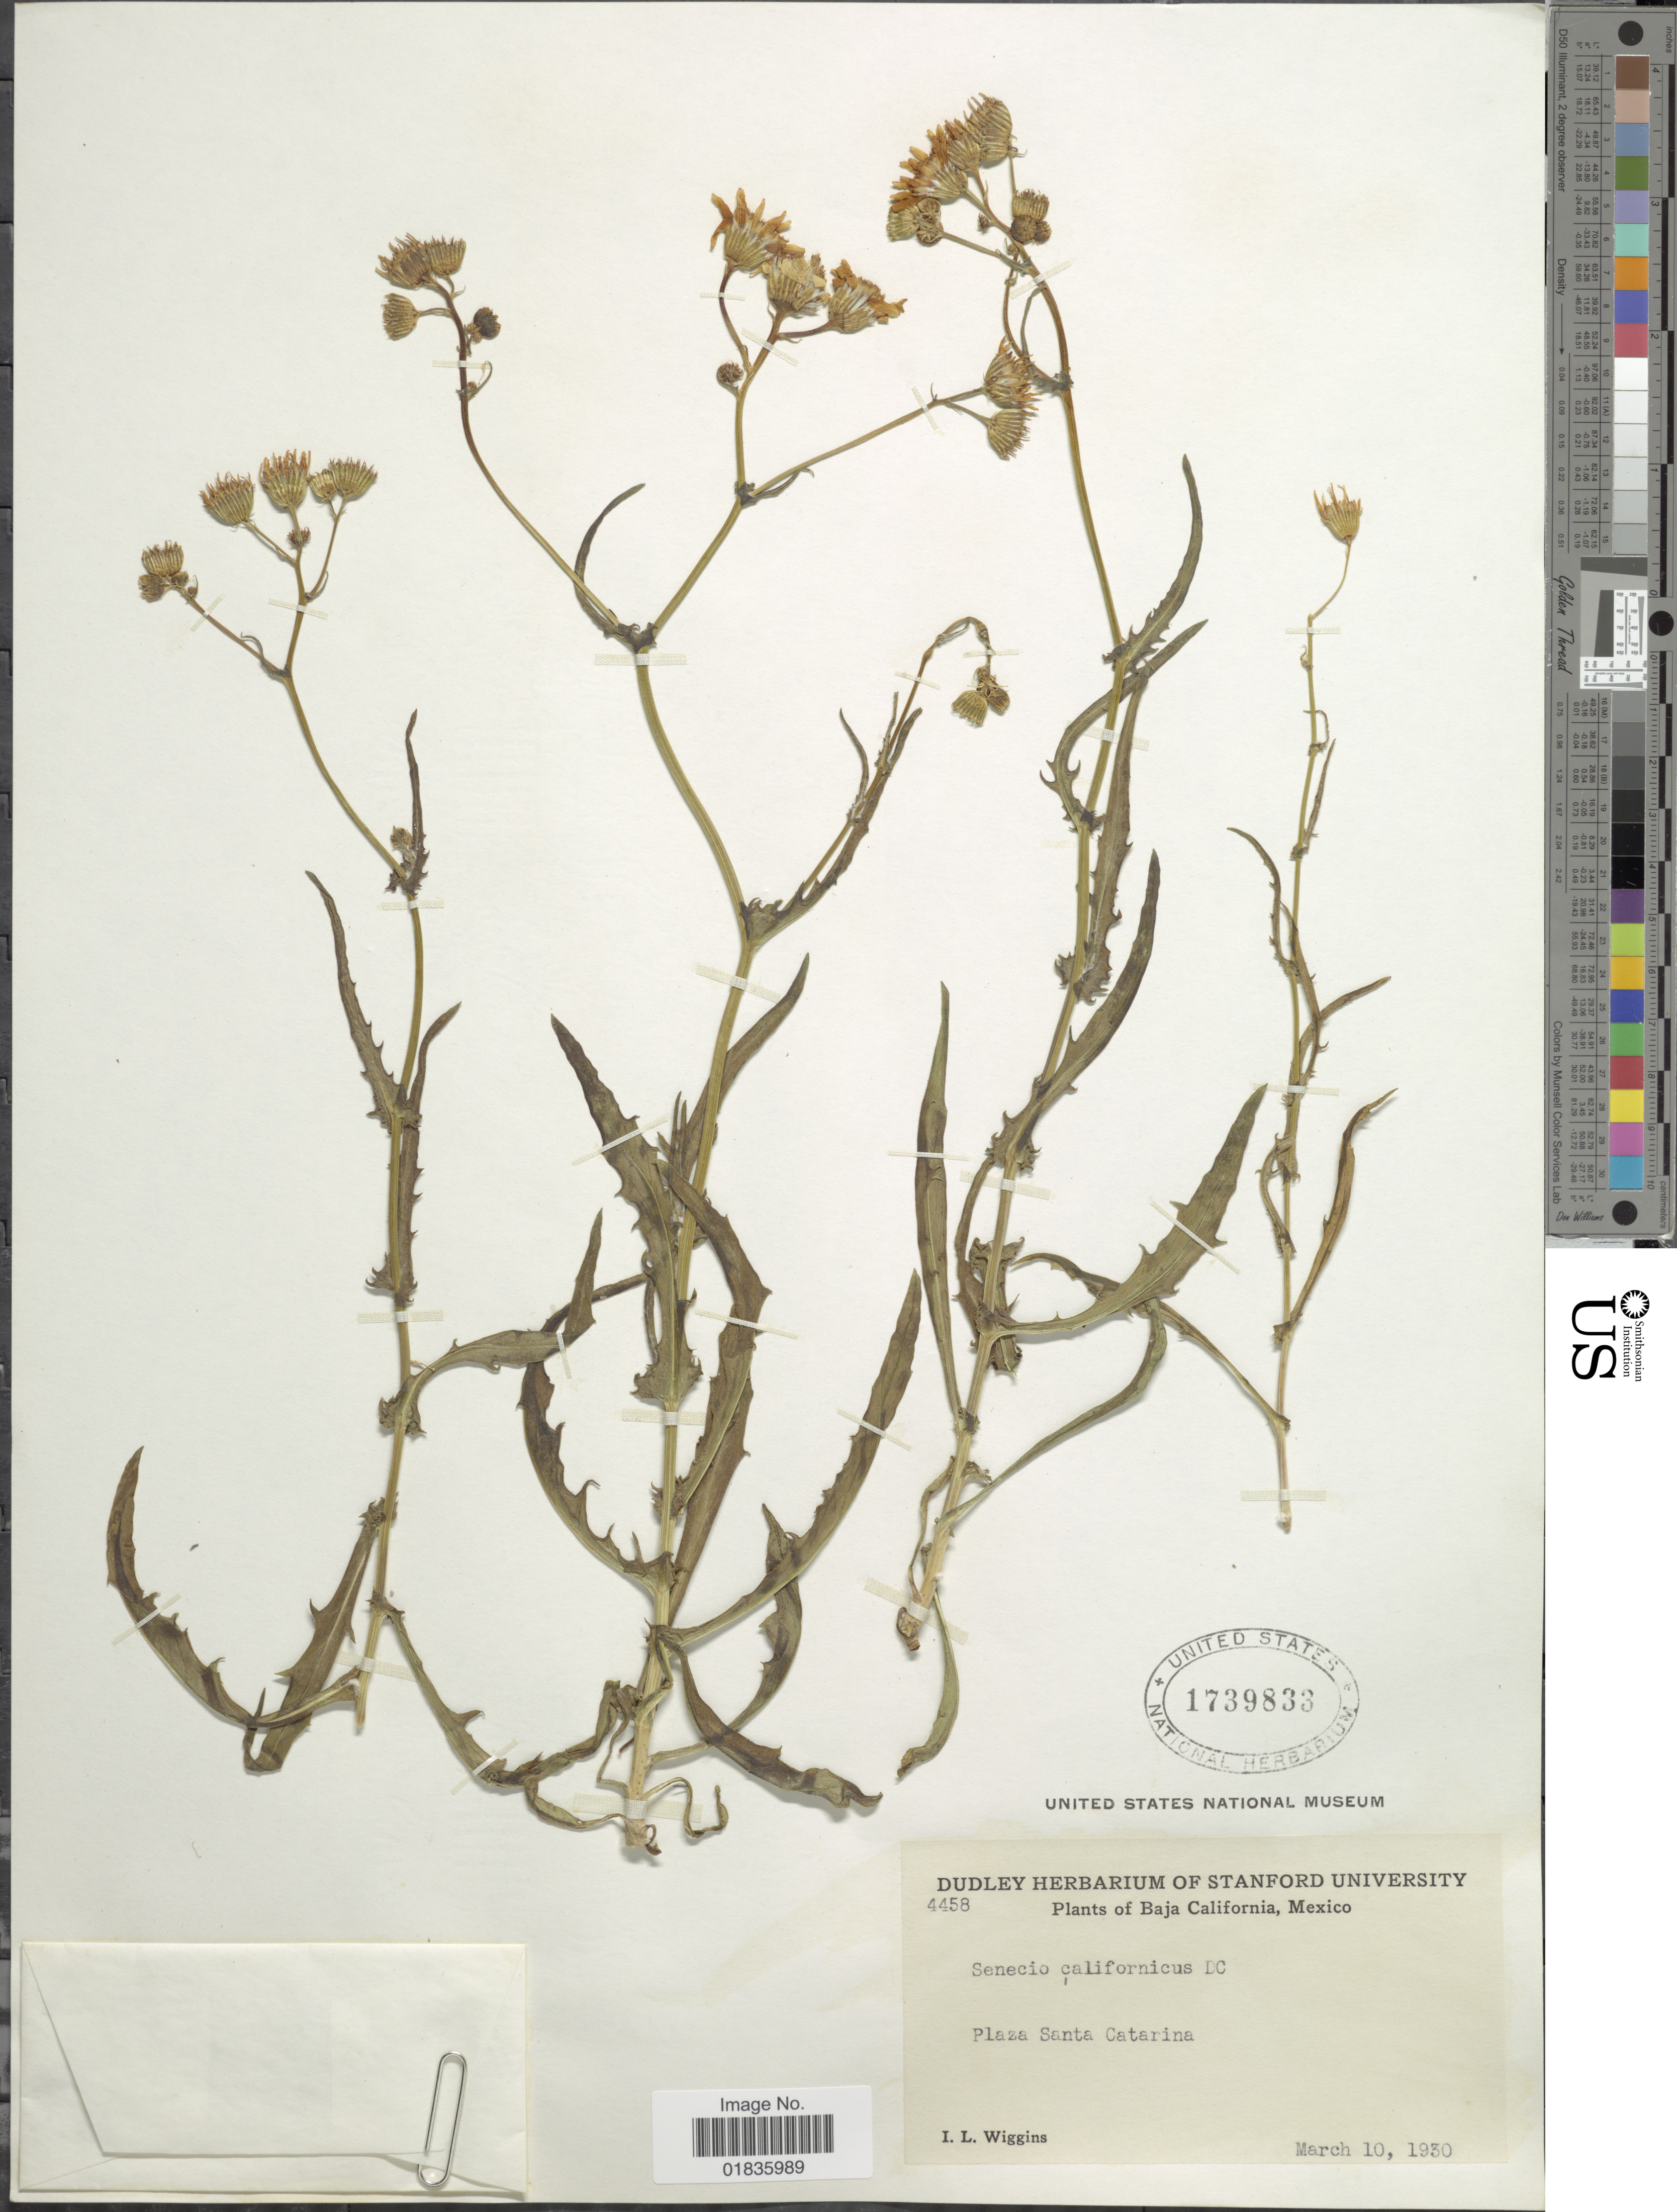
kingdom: Plantae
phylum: Tracheophyta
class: Magnoliopsida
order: Asterales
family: Asteraceae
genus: Senecio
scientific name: Senecio californicus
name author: DC.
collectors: I. L. Wiggins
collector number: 4458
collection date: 1930-03-10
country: Mexico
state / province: Baja California Norte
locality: Plaza Santa Catarina.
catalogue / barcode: US 1739833